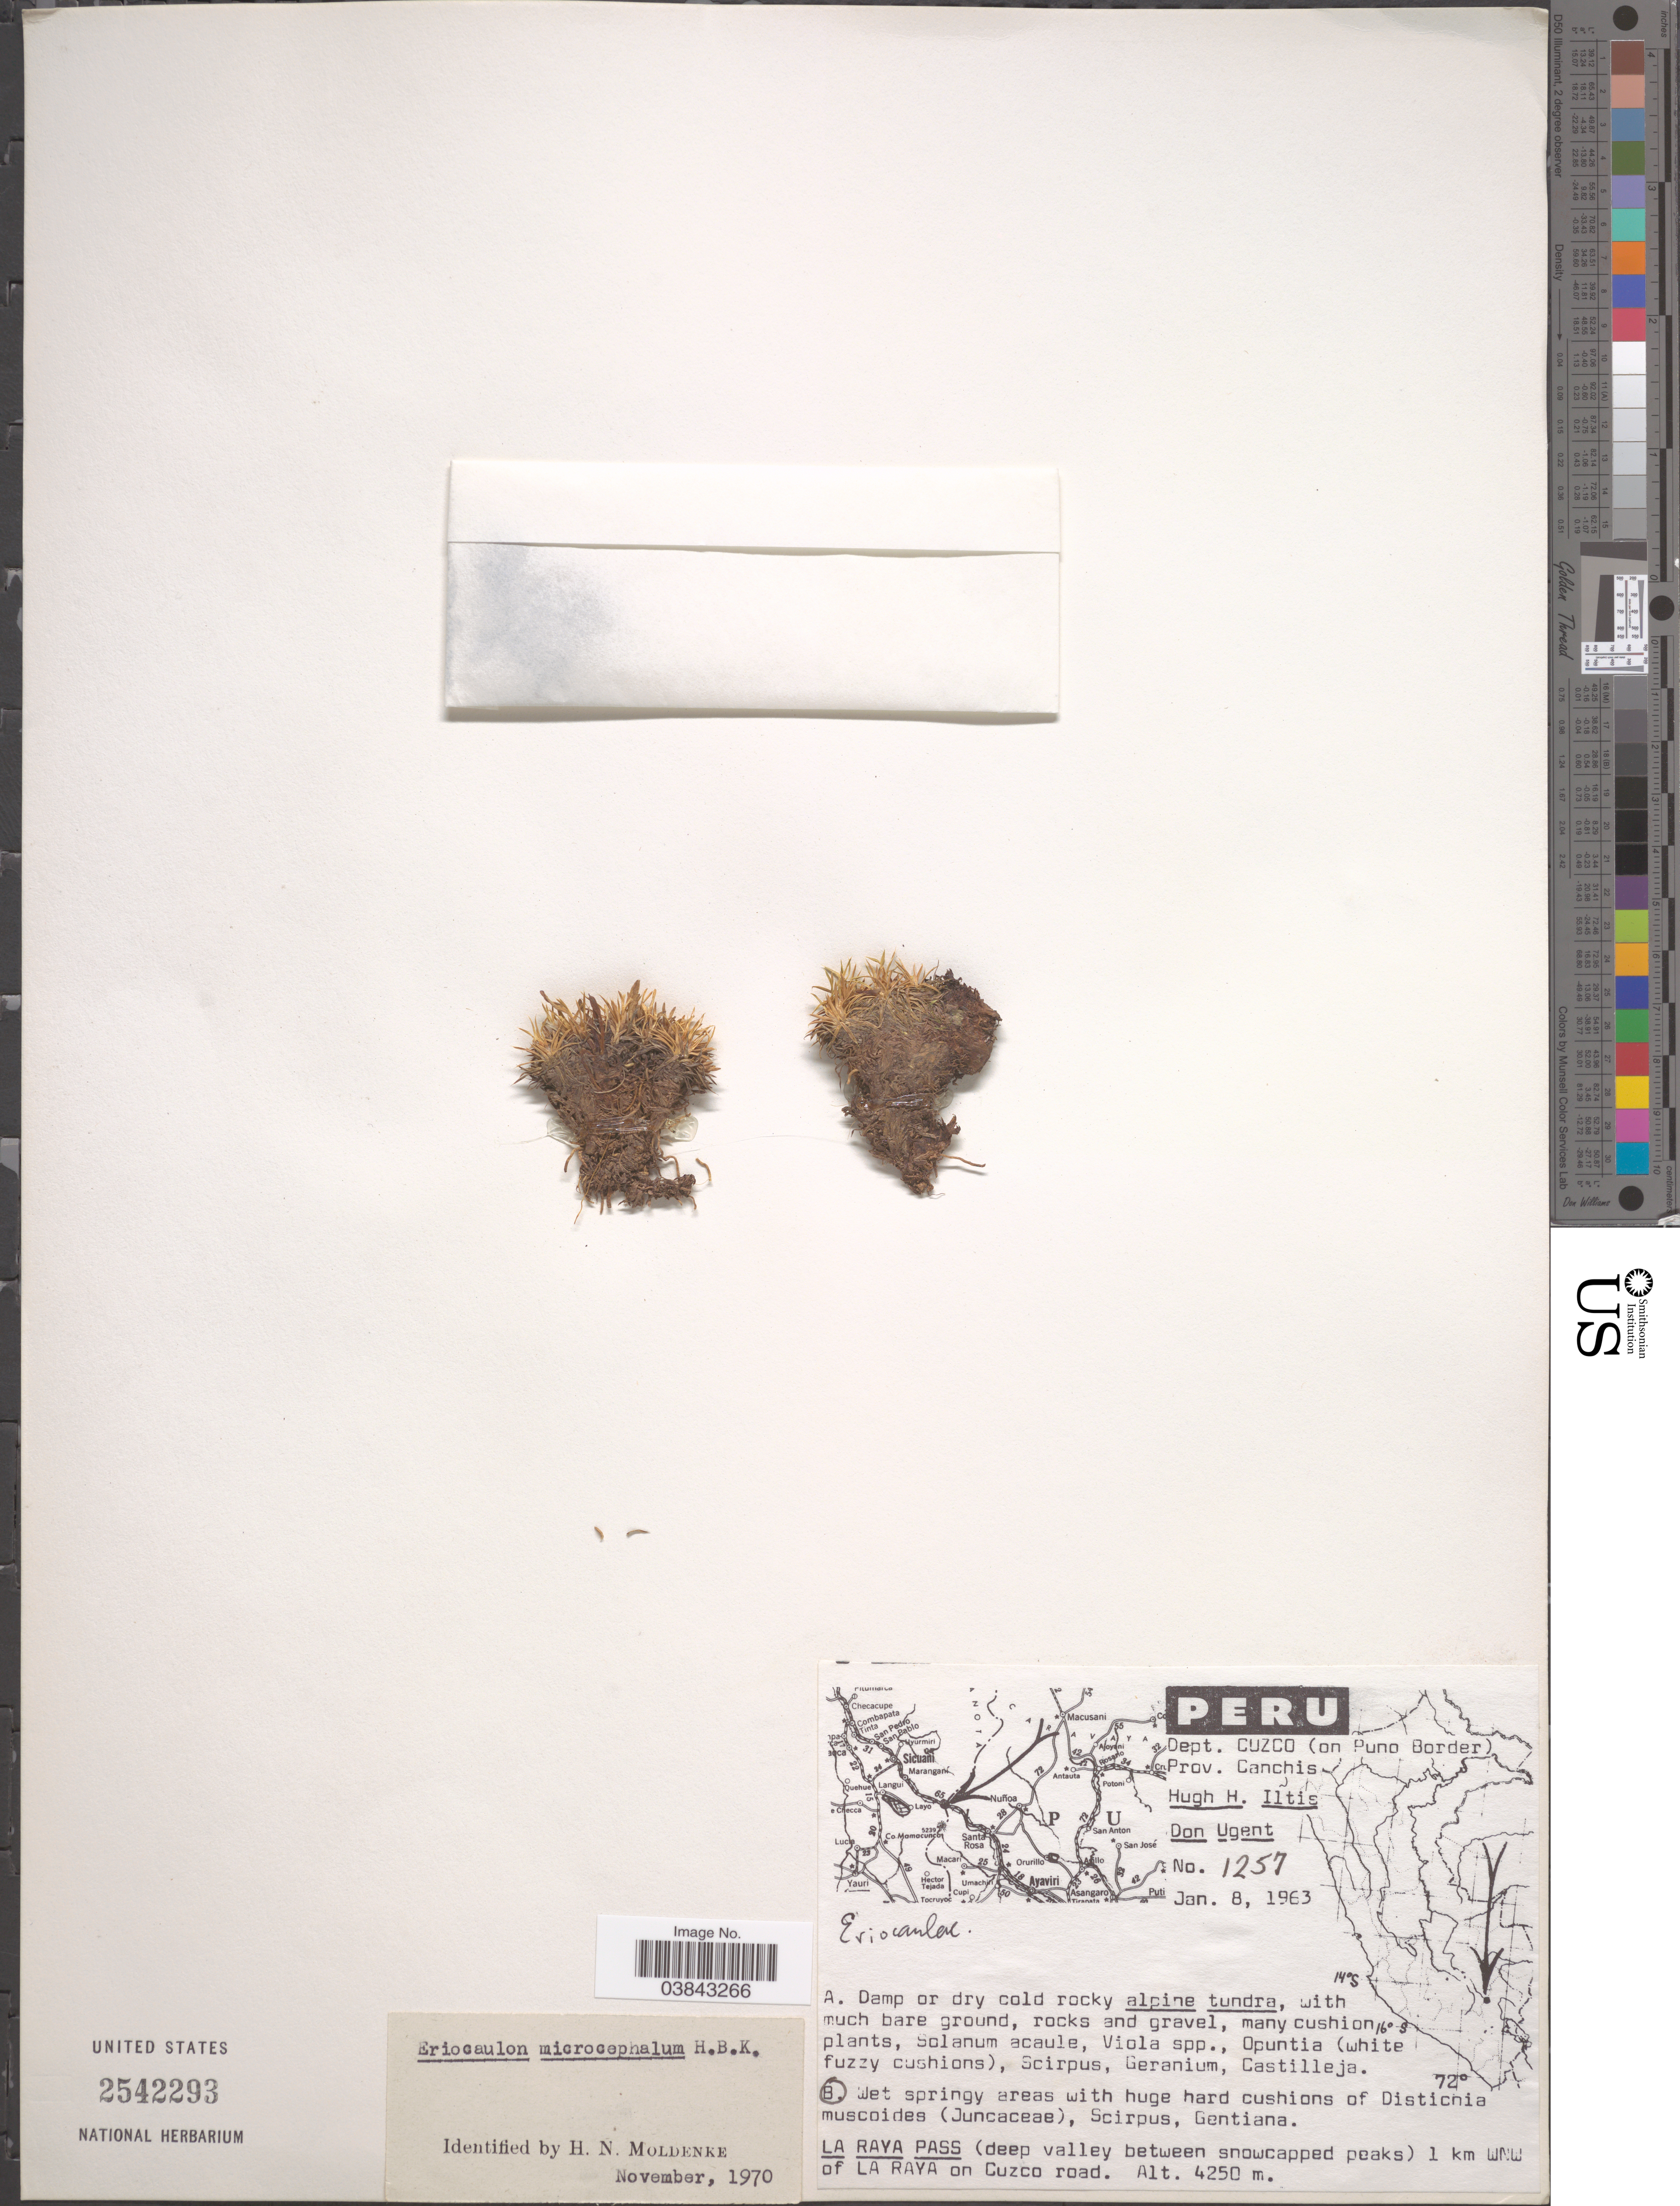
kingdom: Plantae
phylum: Tracheophyta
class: Liliopsida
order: Poales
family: Eriocaulaceae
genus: Eriocaulon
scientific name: Eriocaulon microcephalum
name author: Kunth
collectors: H. H. Iltis & D. Ugent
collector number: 1257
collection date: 1963-01-08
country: Peru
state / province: Cusco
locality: Dept. Cuzco (on Puno Border). Prov. Canchis. La Raya Pass (deep valley between snowcapped peaks) 1 km WNW of La Raya on Cuzco road.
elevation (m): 4250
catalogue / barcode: US 2542293